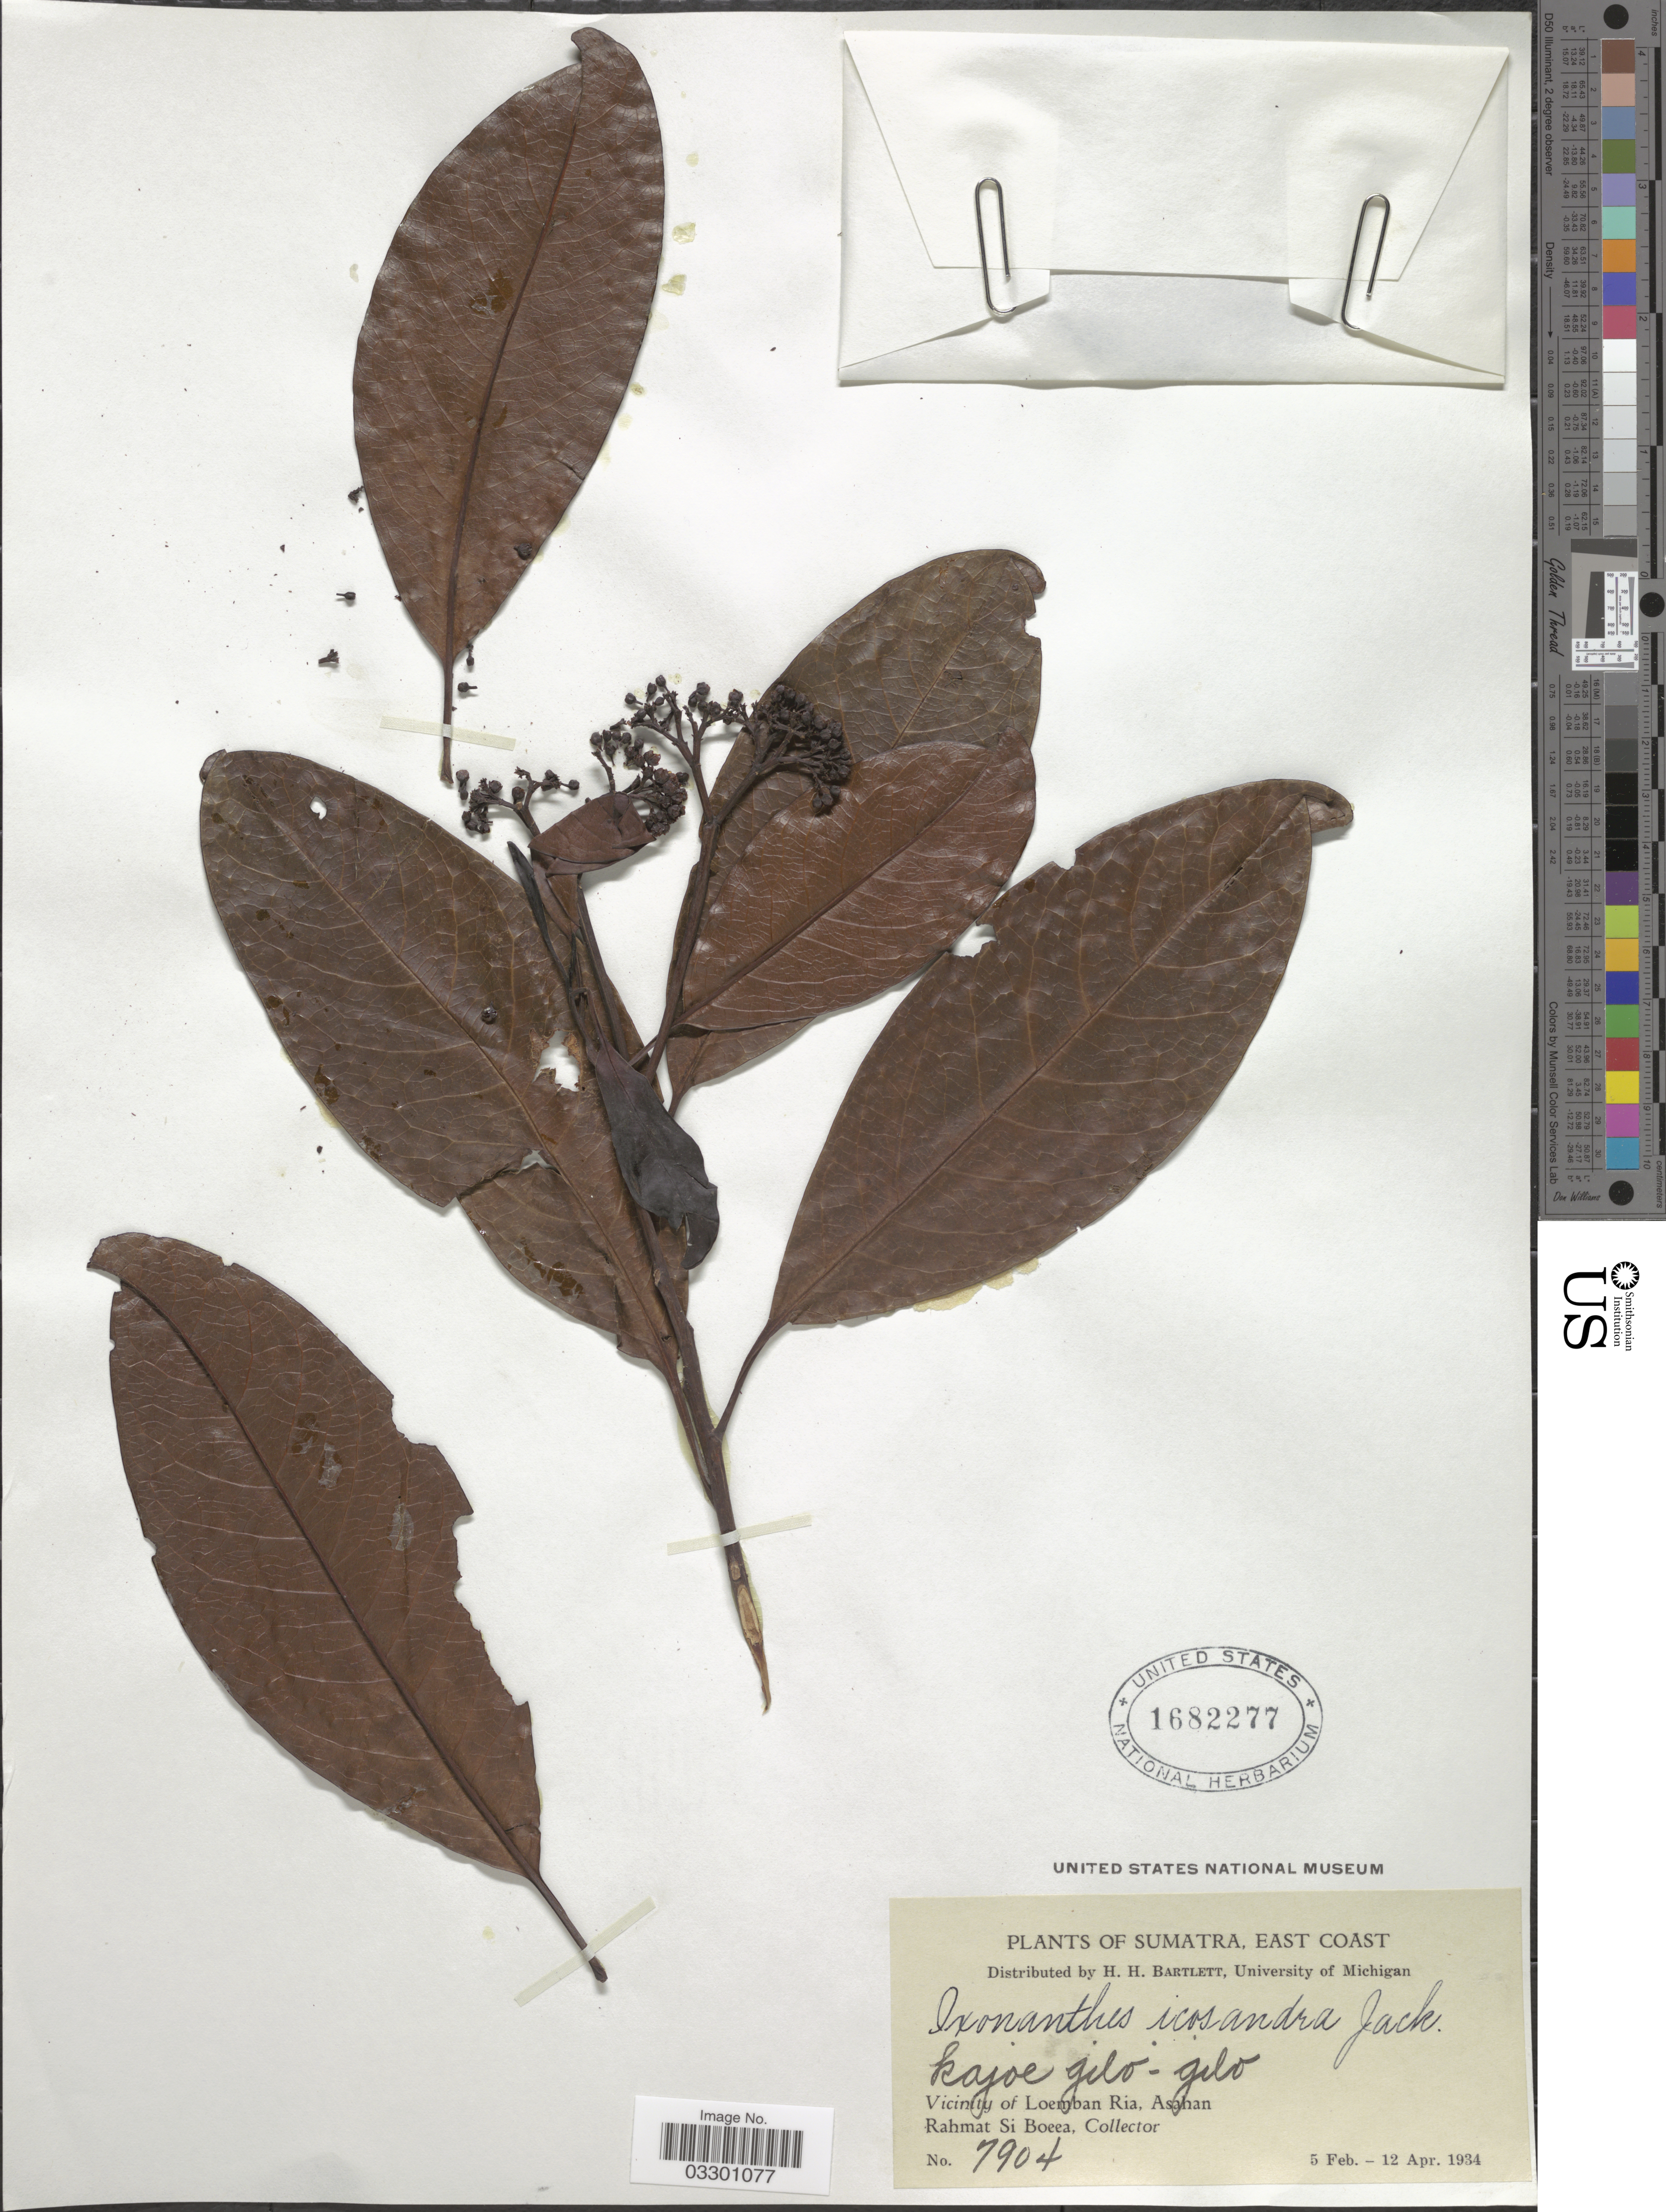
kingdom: Plantae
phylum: Tracheophyta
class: Magnoliopsida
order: Malpighiales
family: Ixonanthaceae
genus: Ixonanthes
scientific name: Ixonanthes sp.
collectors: Rahmat Si Boeea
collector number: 7904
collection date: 1934-02-05/1934-04-12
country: Indonesia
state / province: Sumatra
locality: East Coast. Vicinity of Loemban Ria, Asahan.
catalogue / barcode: US 1682277